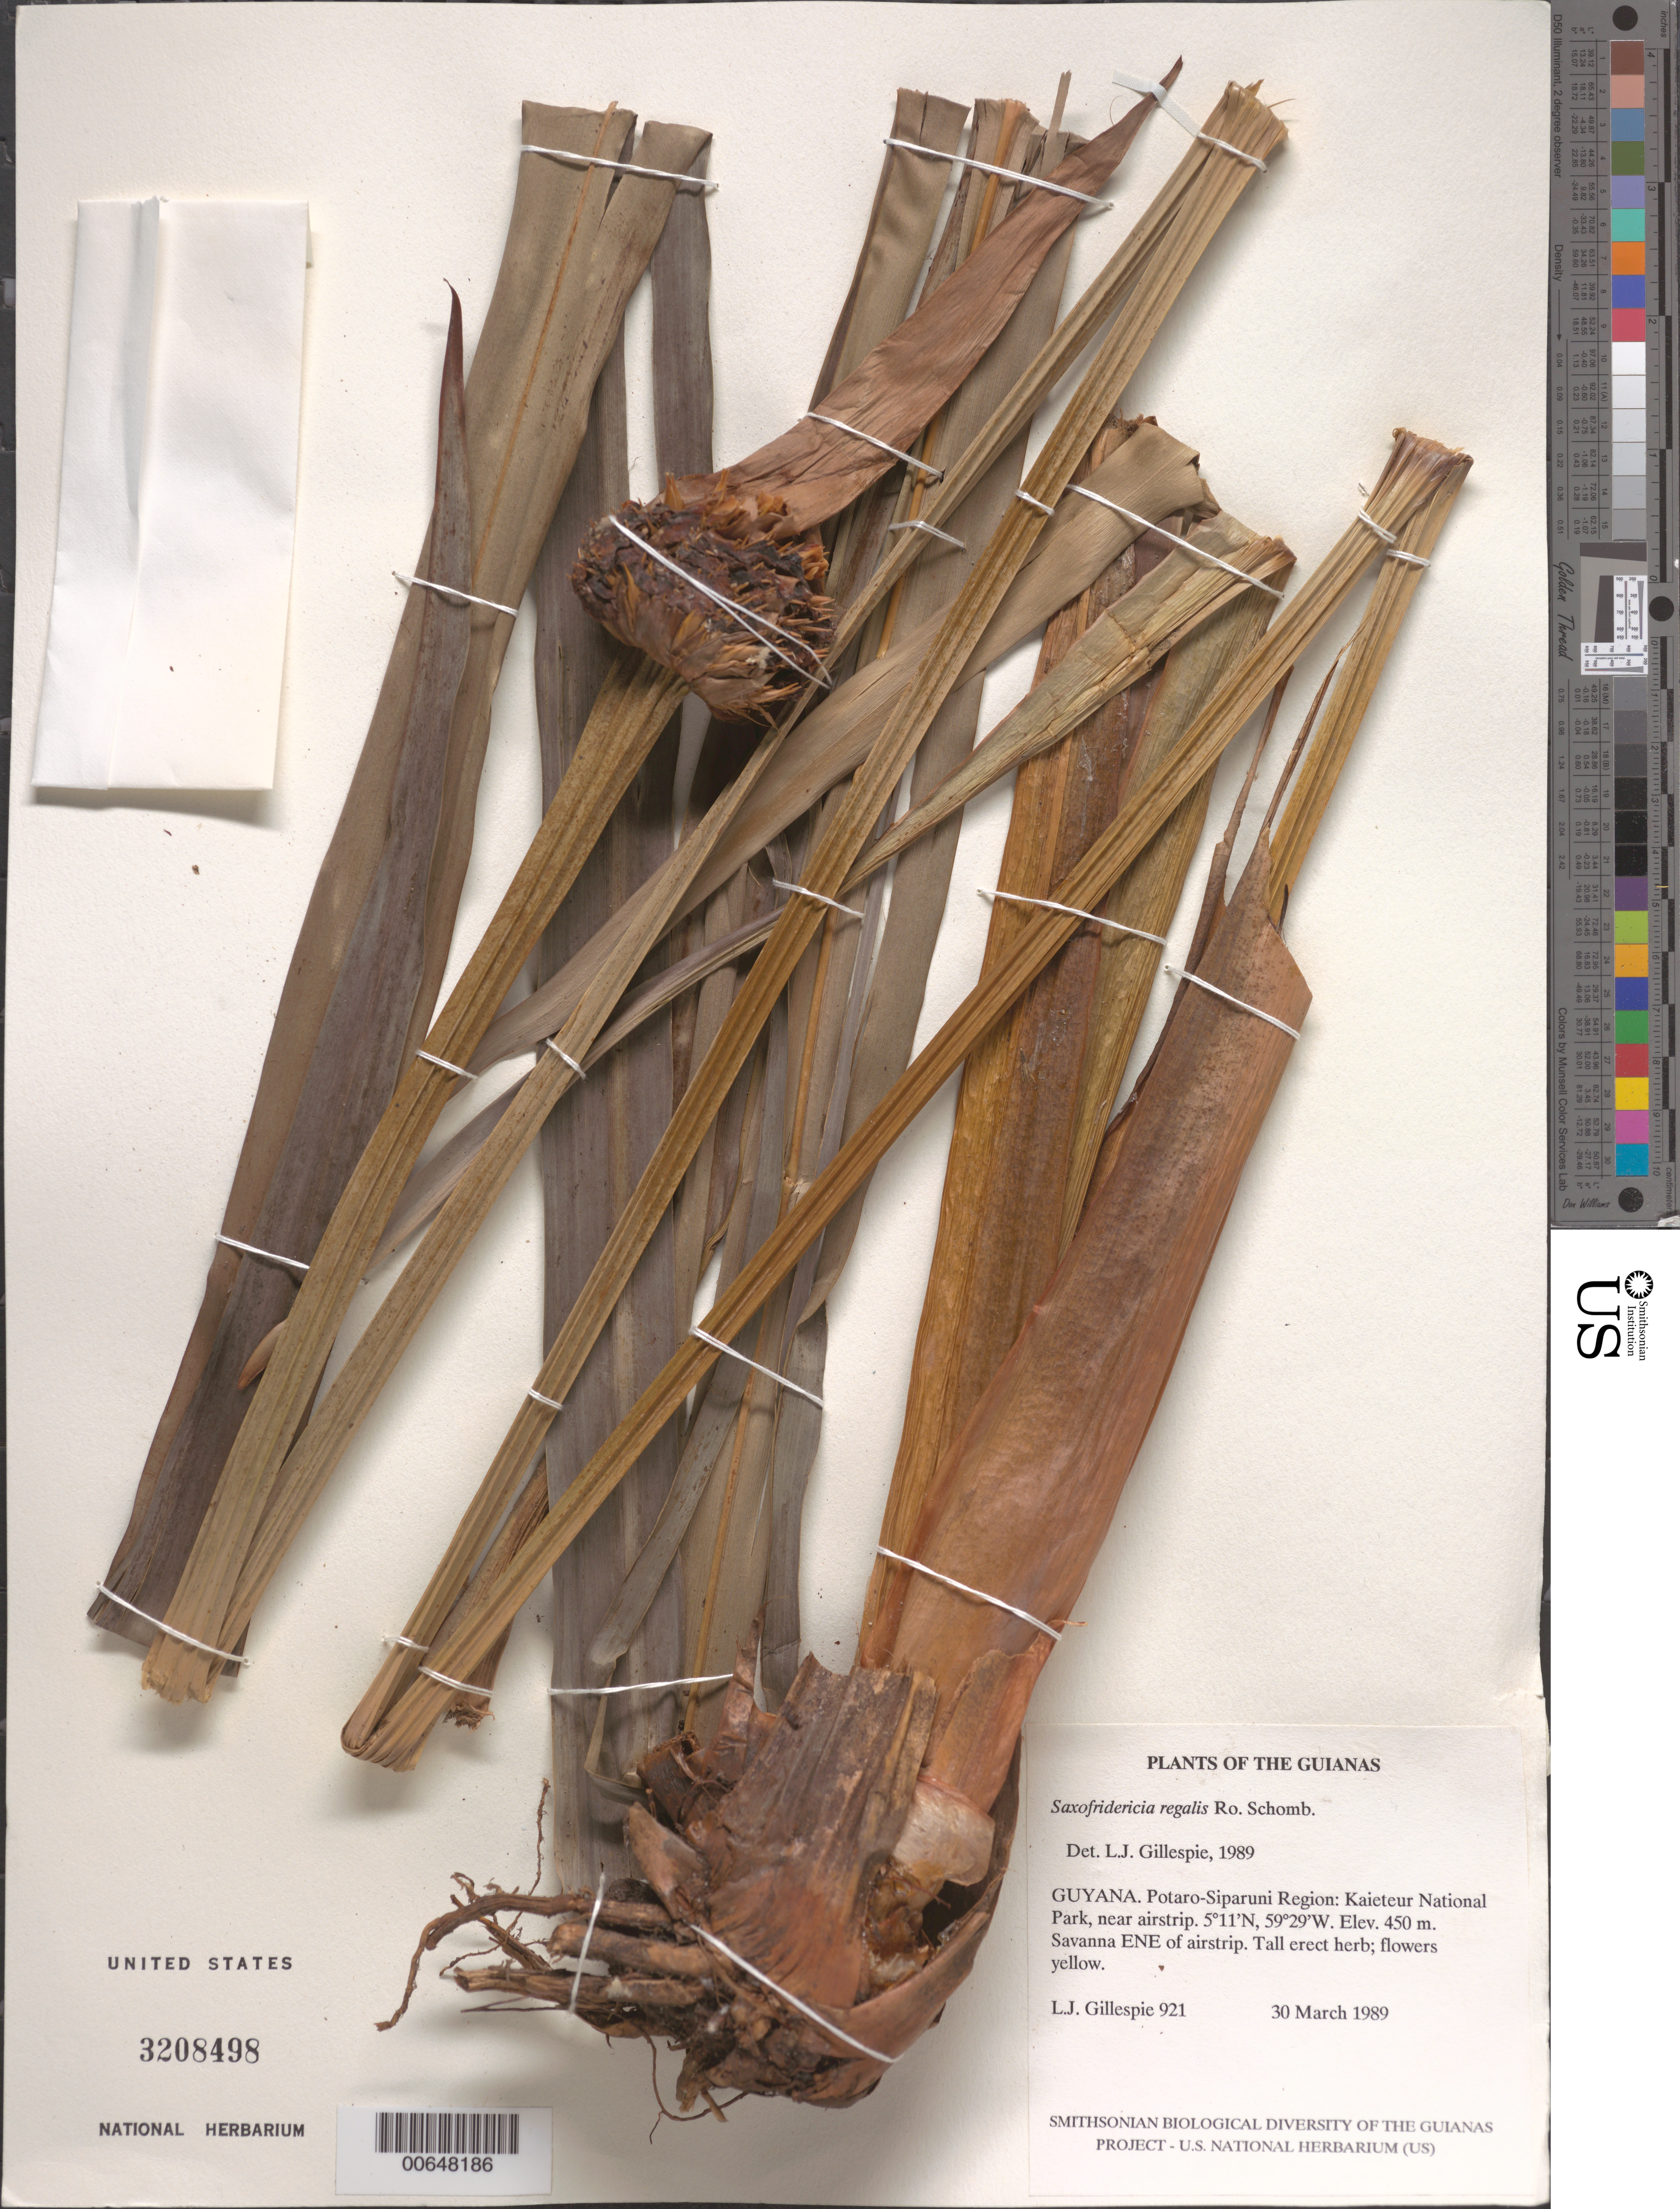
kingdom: Plantae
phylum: Tracheophyta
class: Liliopsida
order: Poales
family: Rapateaceae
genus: Saxofridericia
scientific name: Saxofridericia regalis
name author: R.H. Schomb.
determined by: Gillespie, L. J.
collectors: L. J. Gillespie & H. Persaud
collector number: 921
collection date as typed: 30 March 1989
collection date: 1989-03-30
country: Guyana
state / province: Potaro-Siparuni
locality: Kaieteur National Park, between airstrip and escarpment. ENE of airstrip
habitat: Savanna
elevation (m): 450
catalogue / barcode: US 3208498